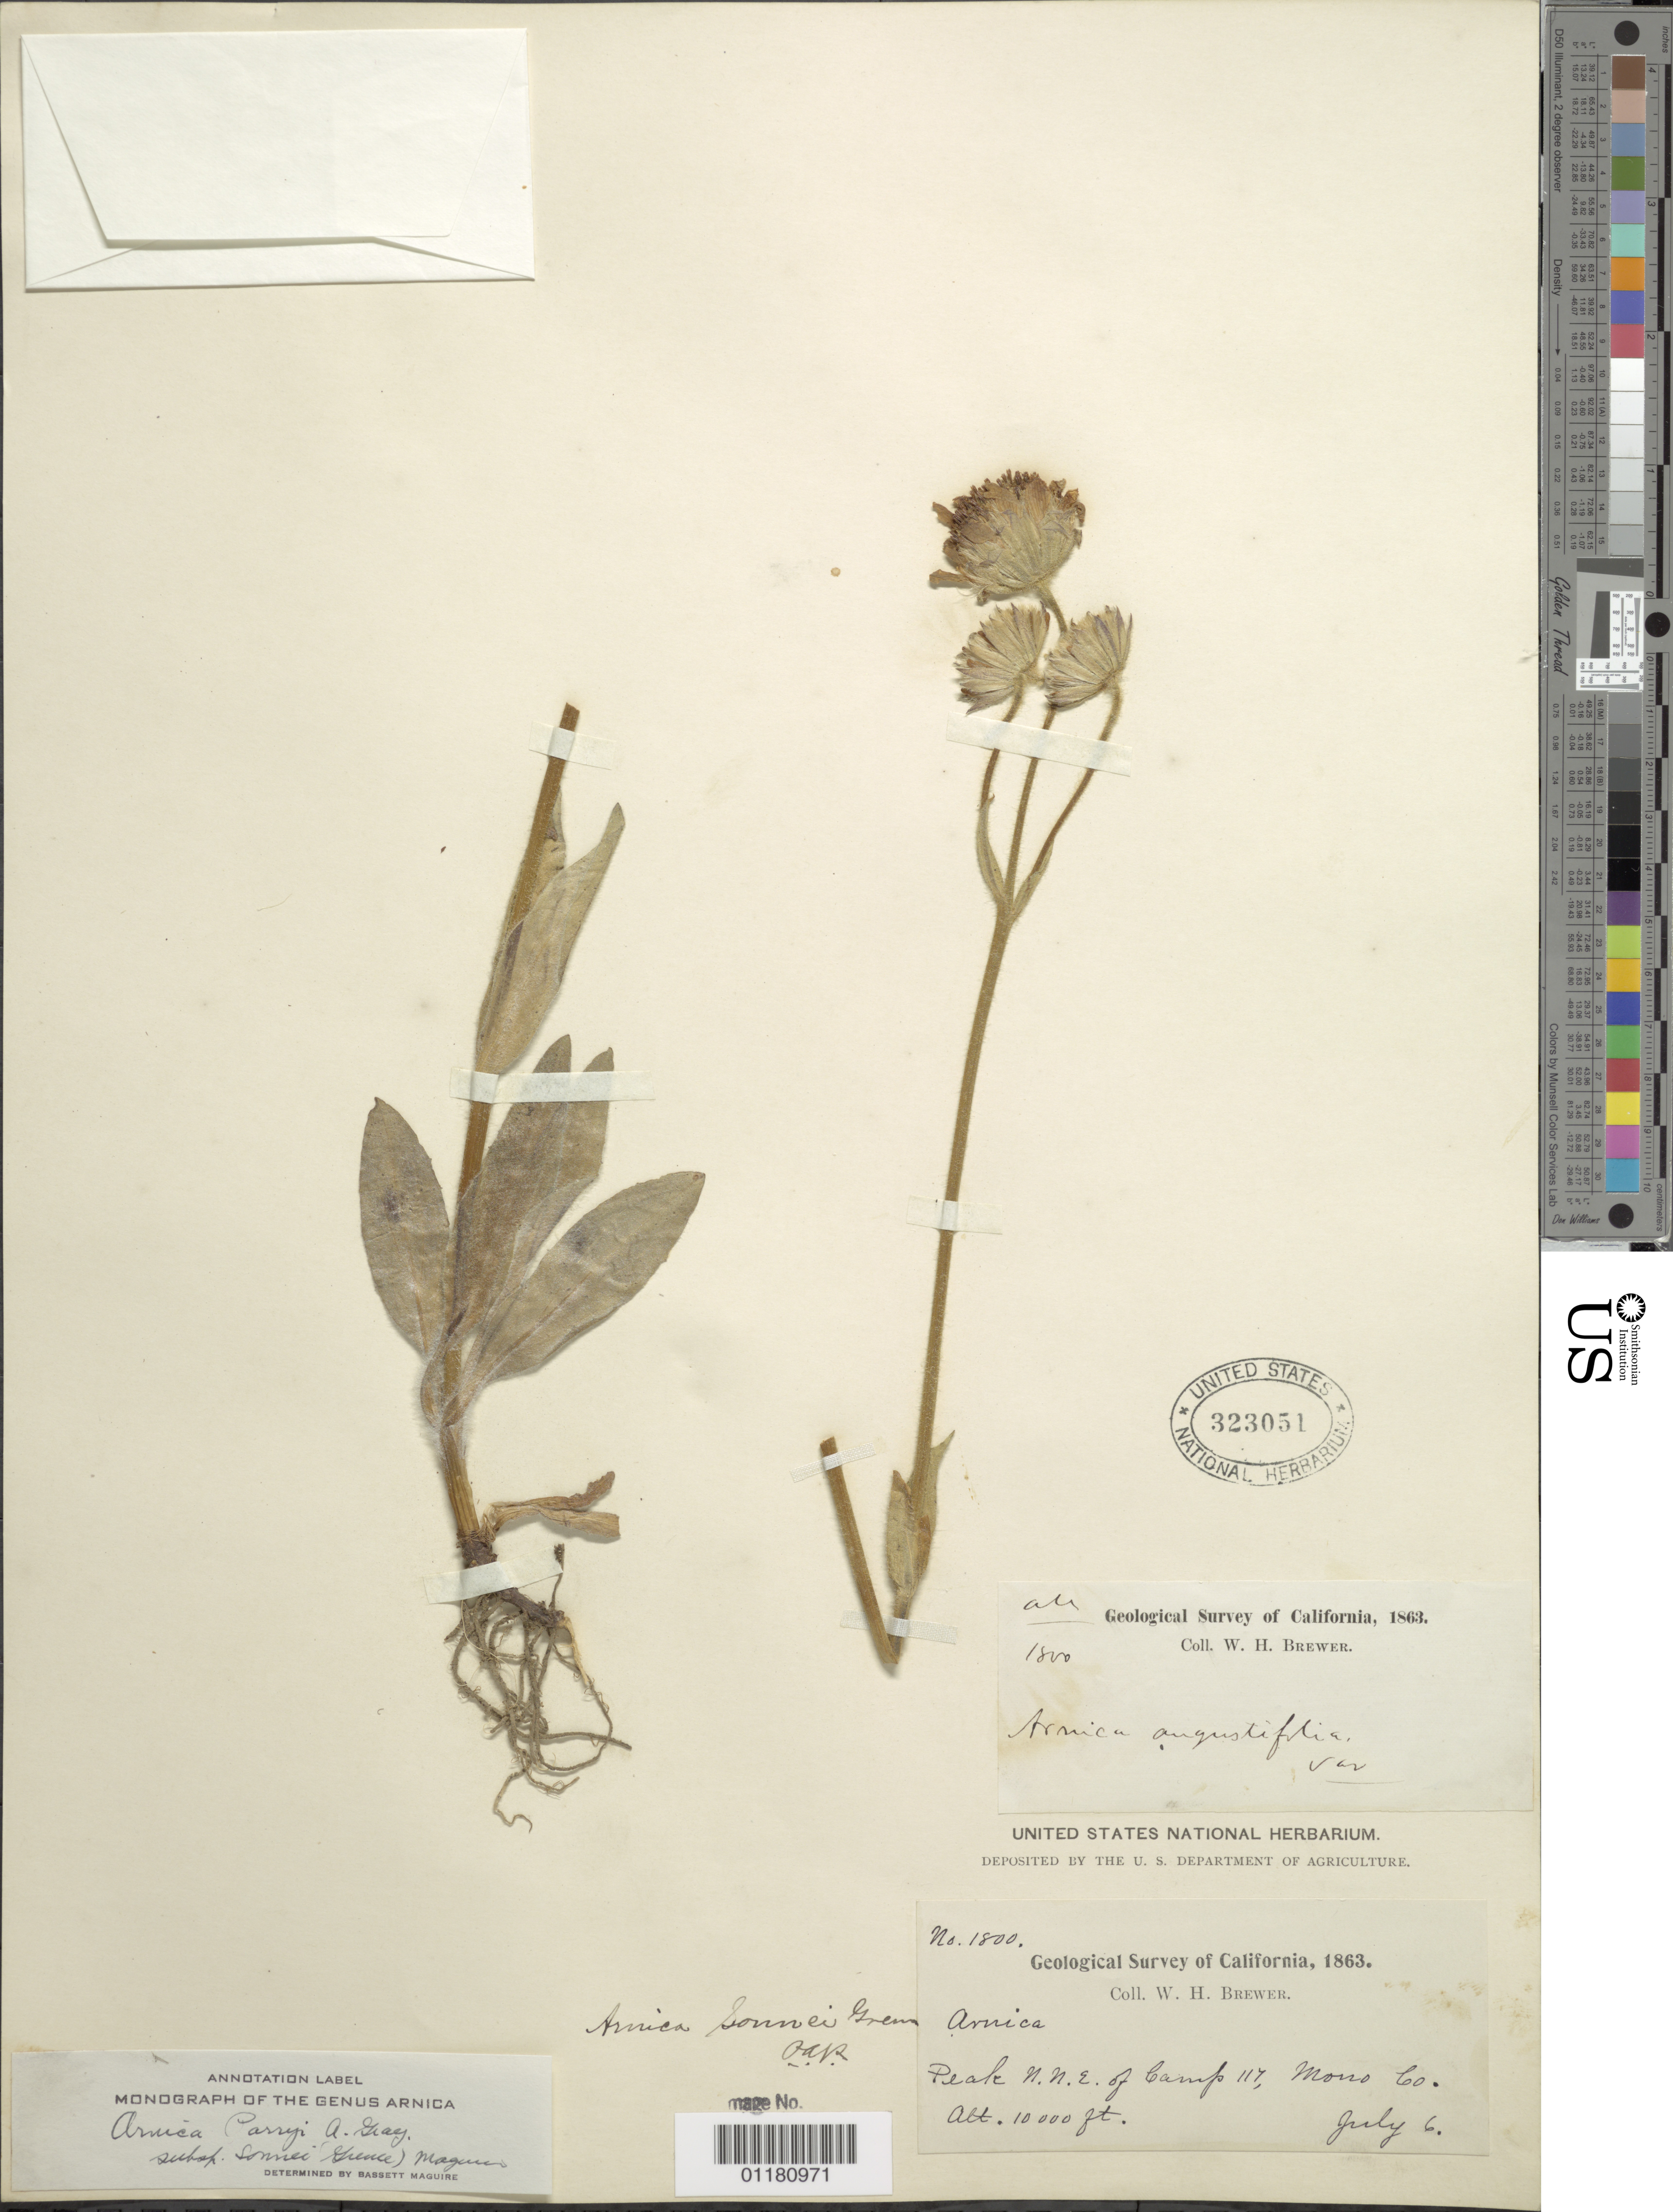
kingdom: Plantae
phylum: Tracheophyta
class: Magnoliopsida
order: Asterales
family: Asteraceae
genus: Arnica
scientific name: Arnica parryi subsp. sonnei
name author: (Greene) Maguire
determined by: Maguire, Bassett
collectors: W. H. Brewer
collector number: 1800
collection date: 1863-07-06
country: United States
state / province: California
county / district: Mono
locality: Peak n.n.e. of Camp 117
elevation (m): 3048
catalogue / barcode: US 323051